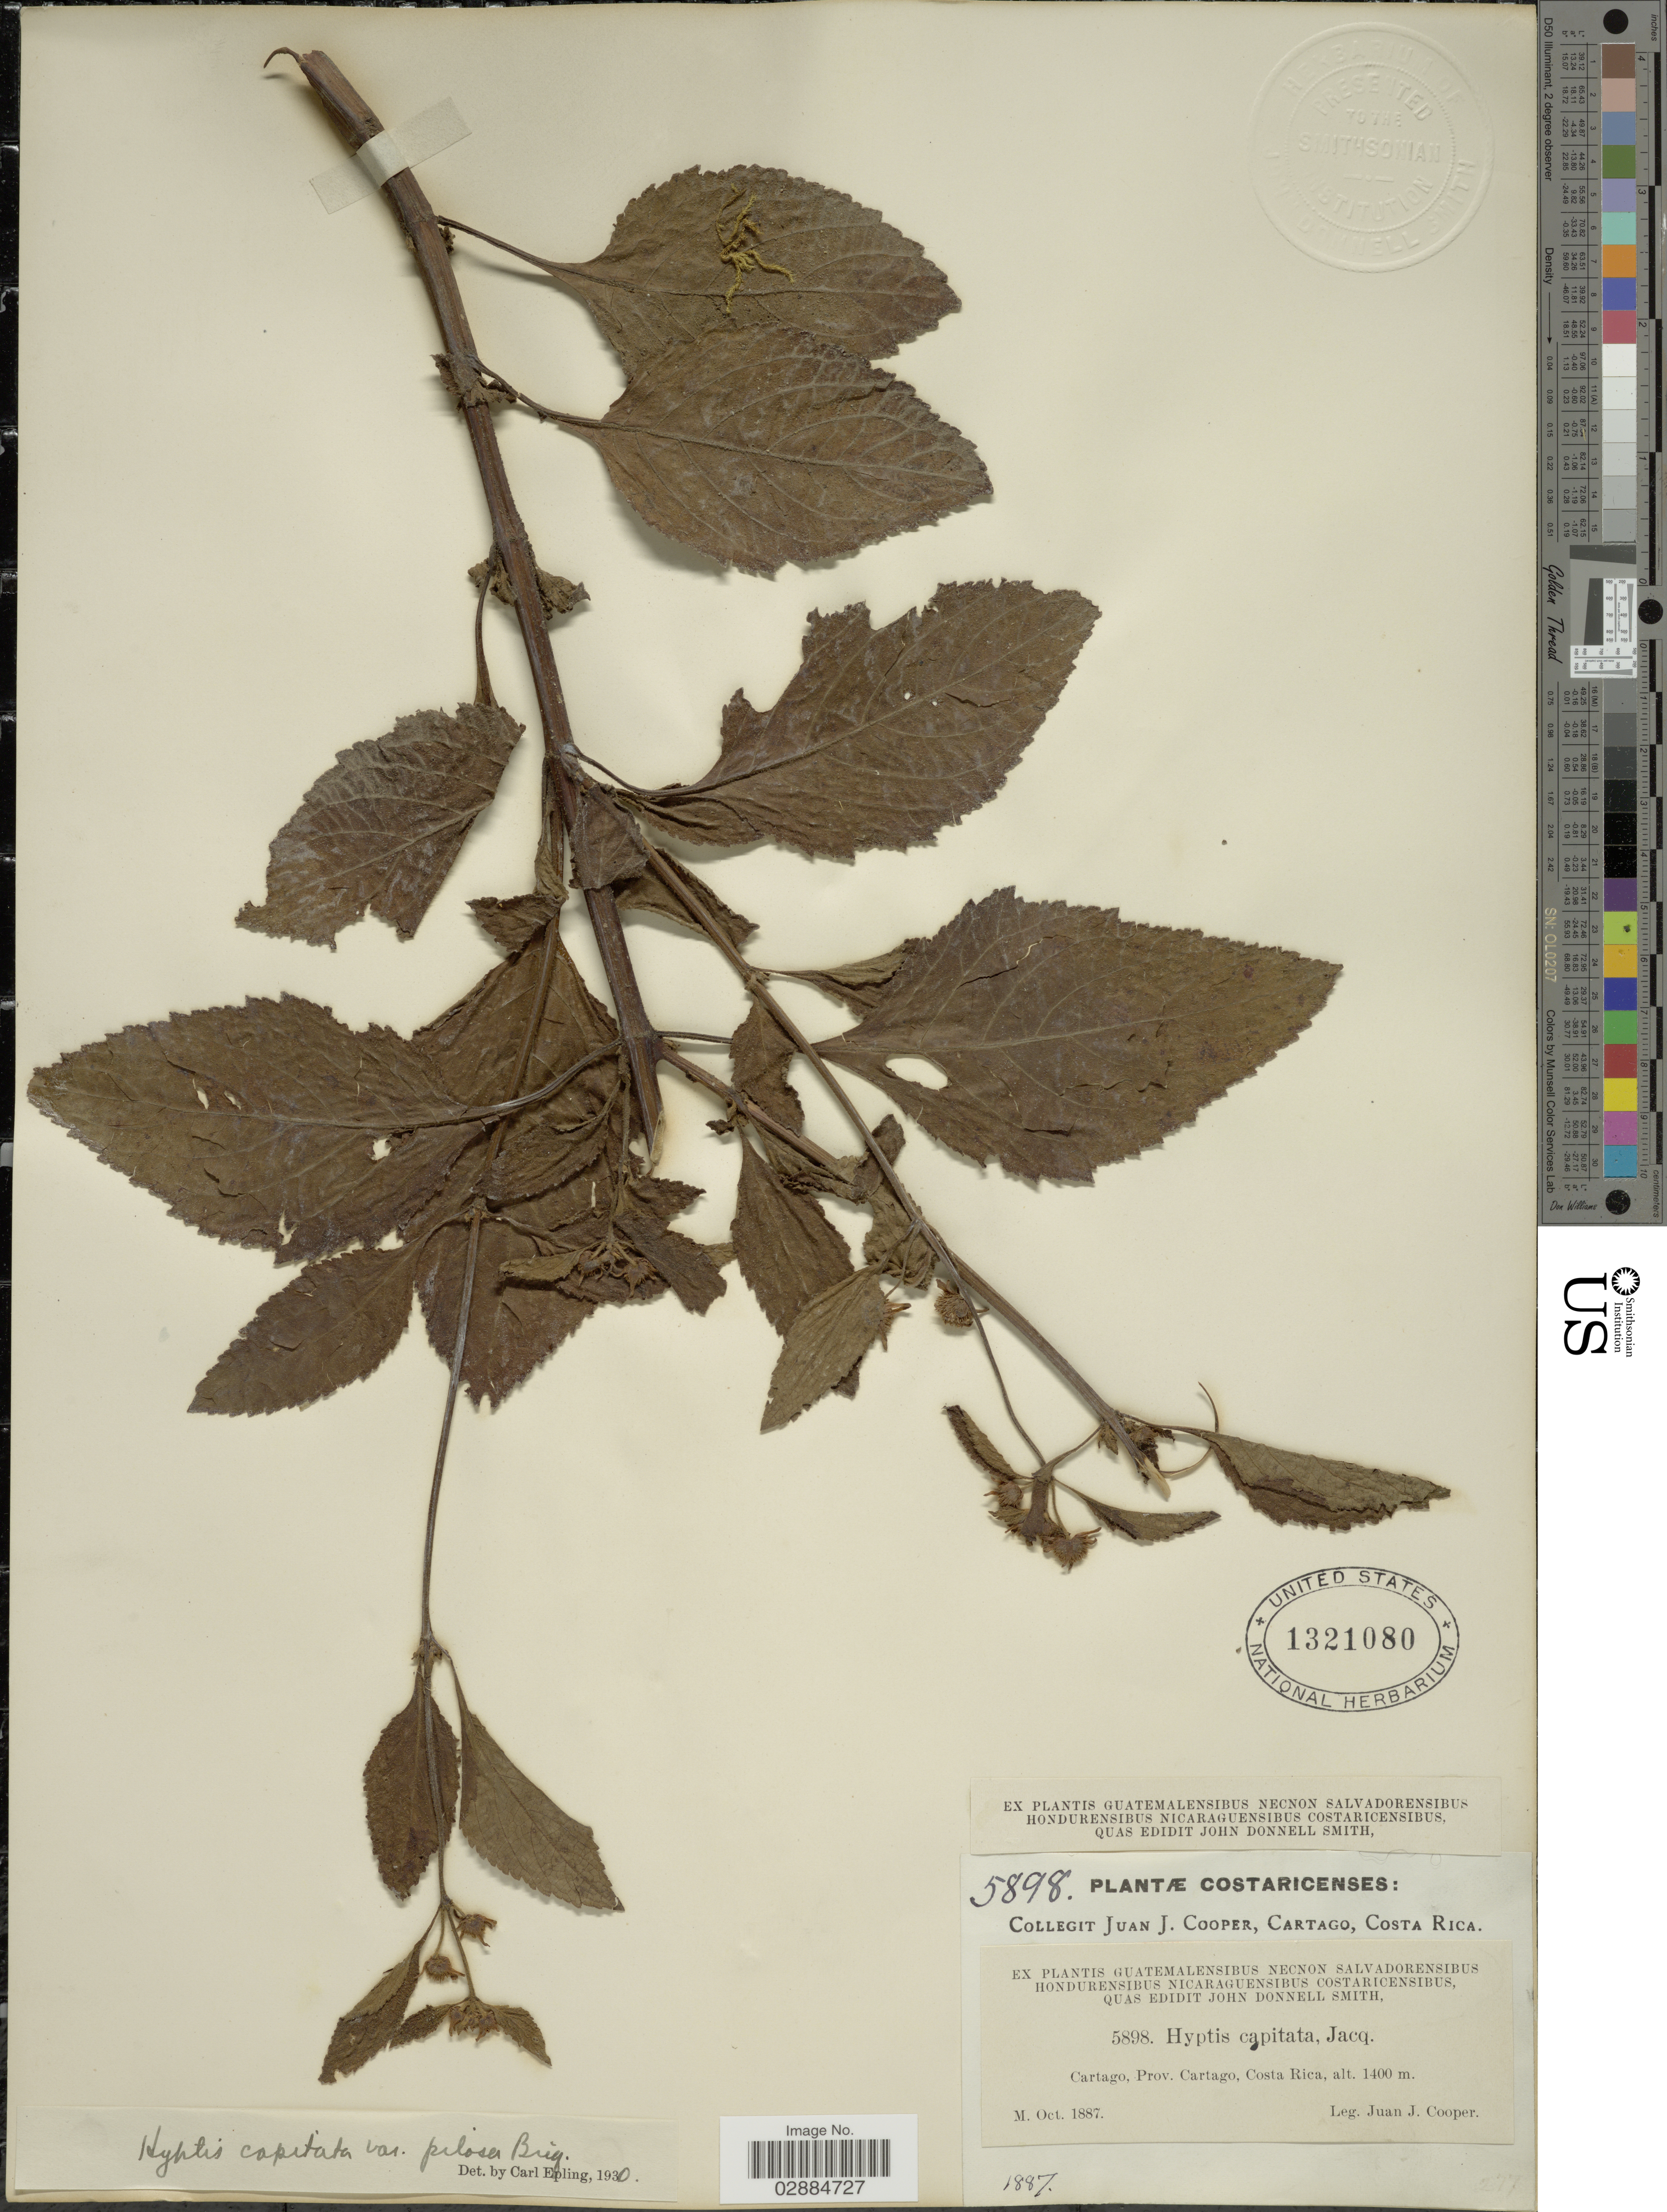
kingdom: Plantae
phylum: Tracheophyta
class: Magnoliopsida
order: Lamiales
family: Lamiaceae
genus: Hyptis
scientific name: Hyptis capitata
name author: Jacq.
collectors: J. J. Cooper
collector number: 5898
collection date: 1887-10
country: Costa Rica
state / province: Cartago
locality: Cartago.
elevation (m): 1400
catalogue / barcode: US 1321080